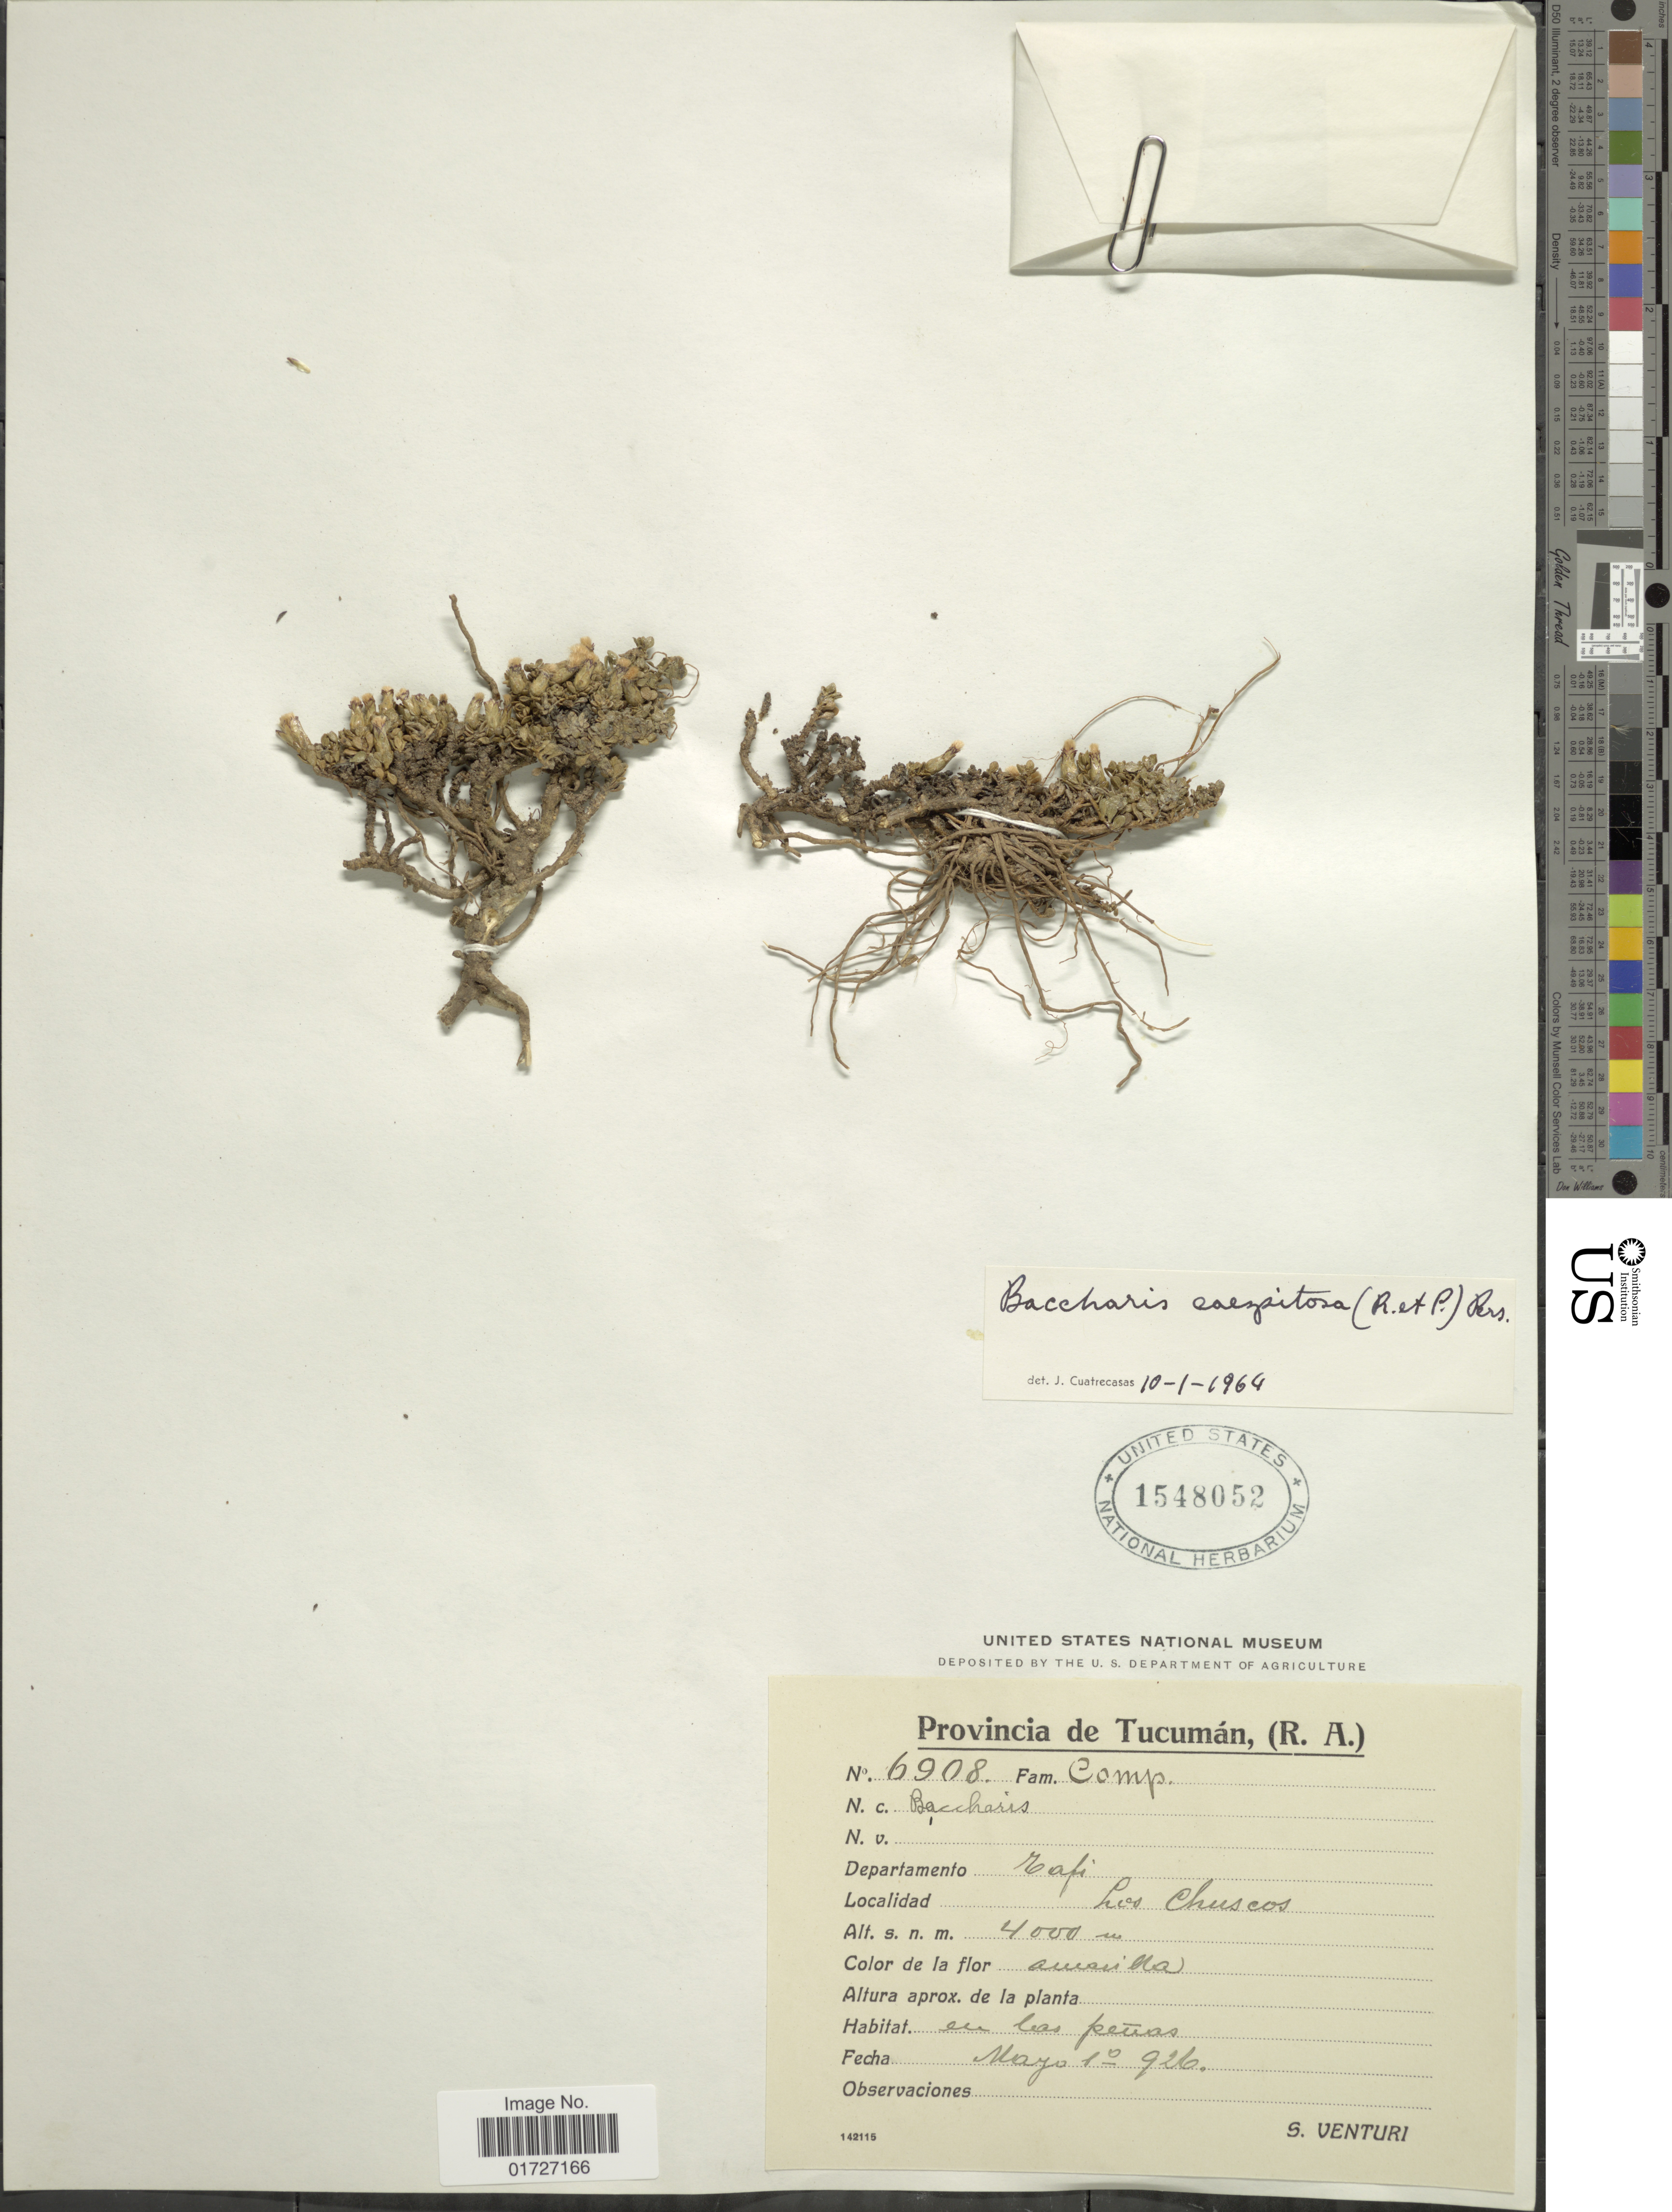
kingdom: Plantae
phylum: Tracheophyta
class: Magnoliopsida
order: Asterales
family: Asteraceae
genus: Baccharis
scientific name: Baccharis caespitosa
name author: (Ruiz & Pav.) Pers.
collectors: S. Venturi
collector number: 6908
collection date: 1926-05-01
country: Argentina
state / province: Tucuman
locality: Departamento Tafi, Los Chuscos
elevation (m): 4000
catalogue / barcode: US 1548052